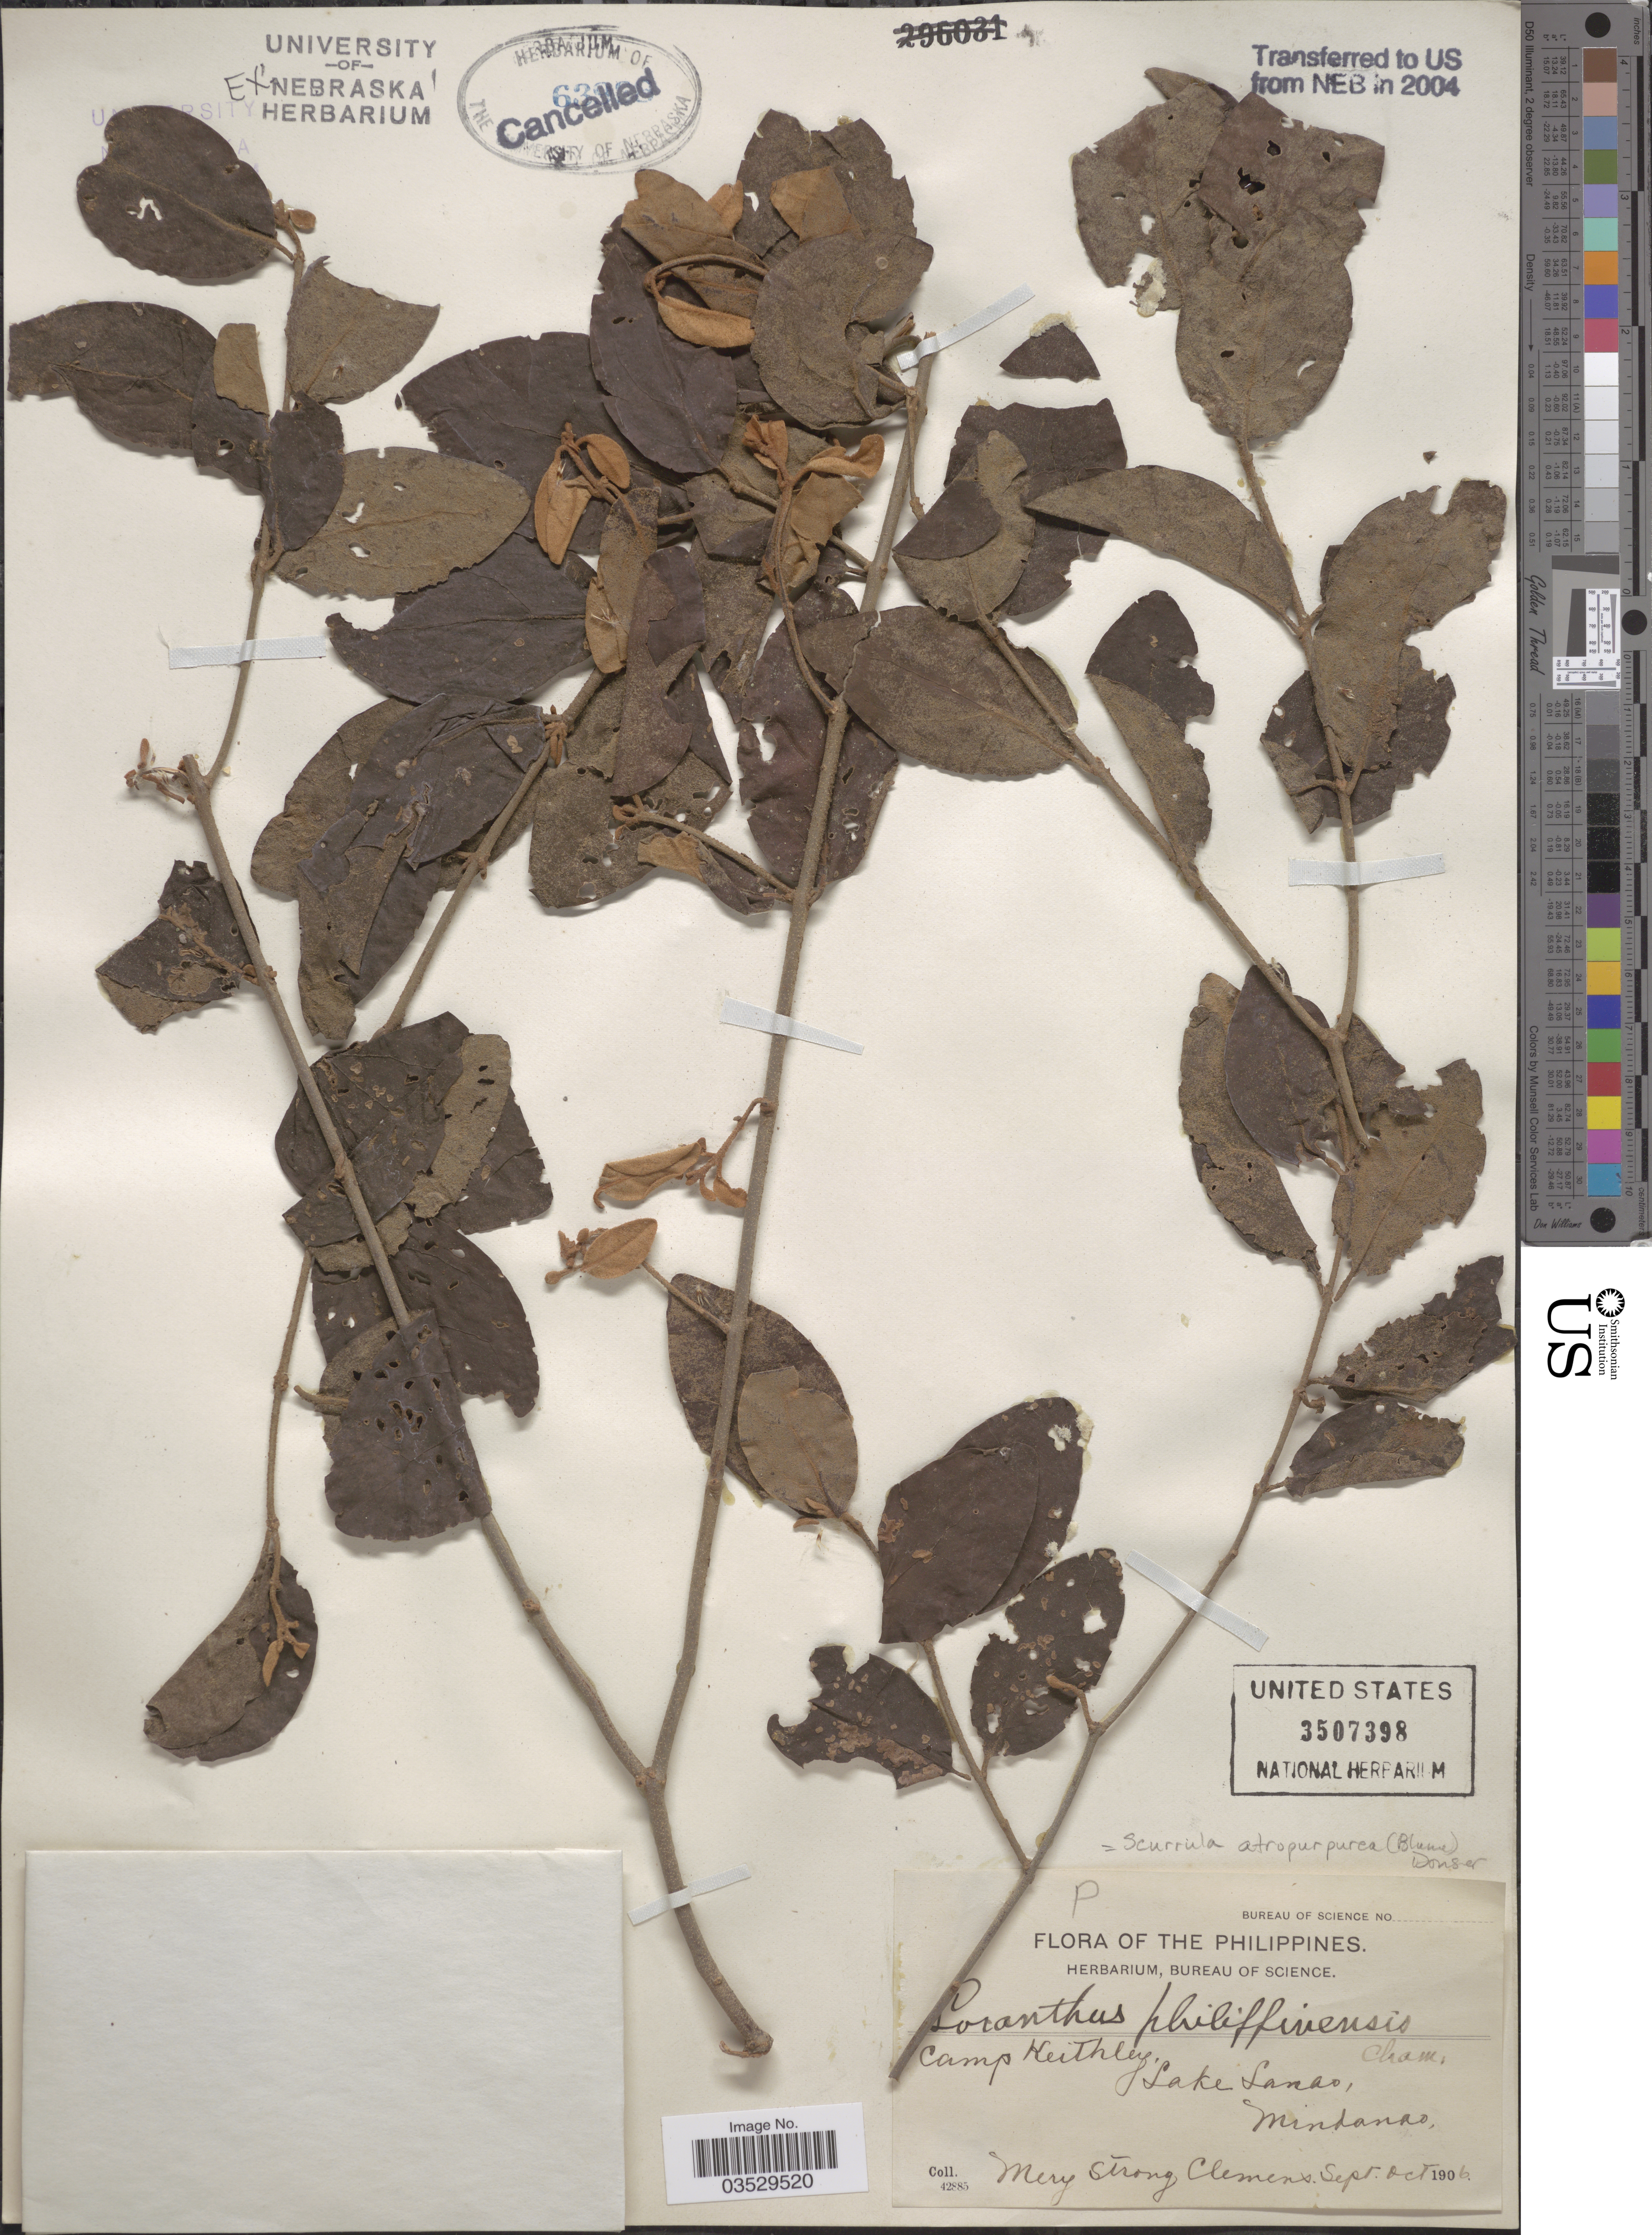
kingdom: Plantae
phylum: Tracheophyta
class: Magnoliopsida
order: Santalales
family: Loranthaceae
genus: Scurrula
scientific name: Scurrula atropurpurea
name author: (Blume) Danser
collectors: M. S. Clemens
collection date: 1906-09/1906-10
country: Philippines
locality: Camp Keithley, Lake Lanao, Mindanao.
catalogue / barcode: US 3507398